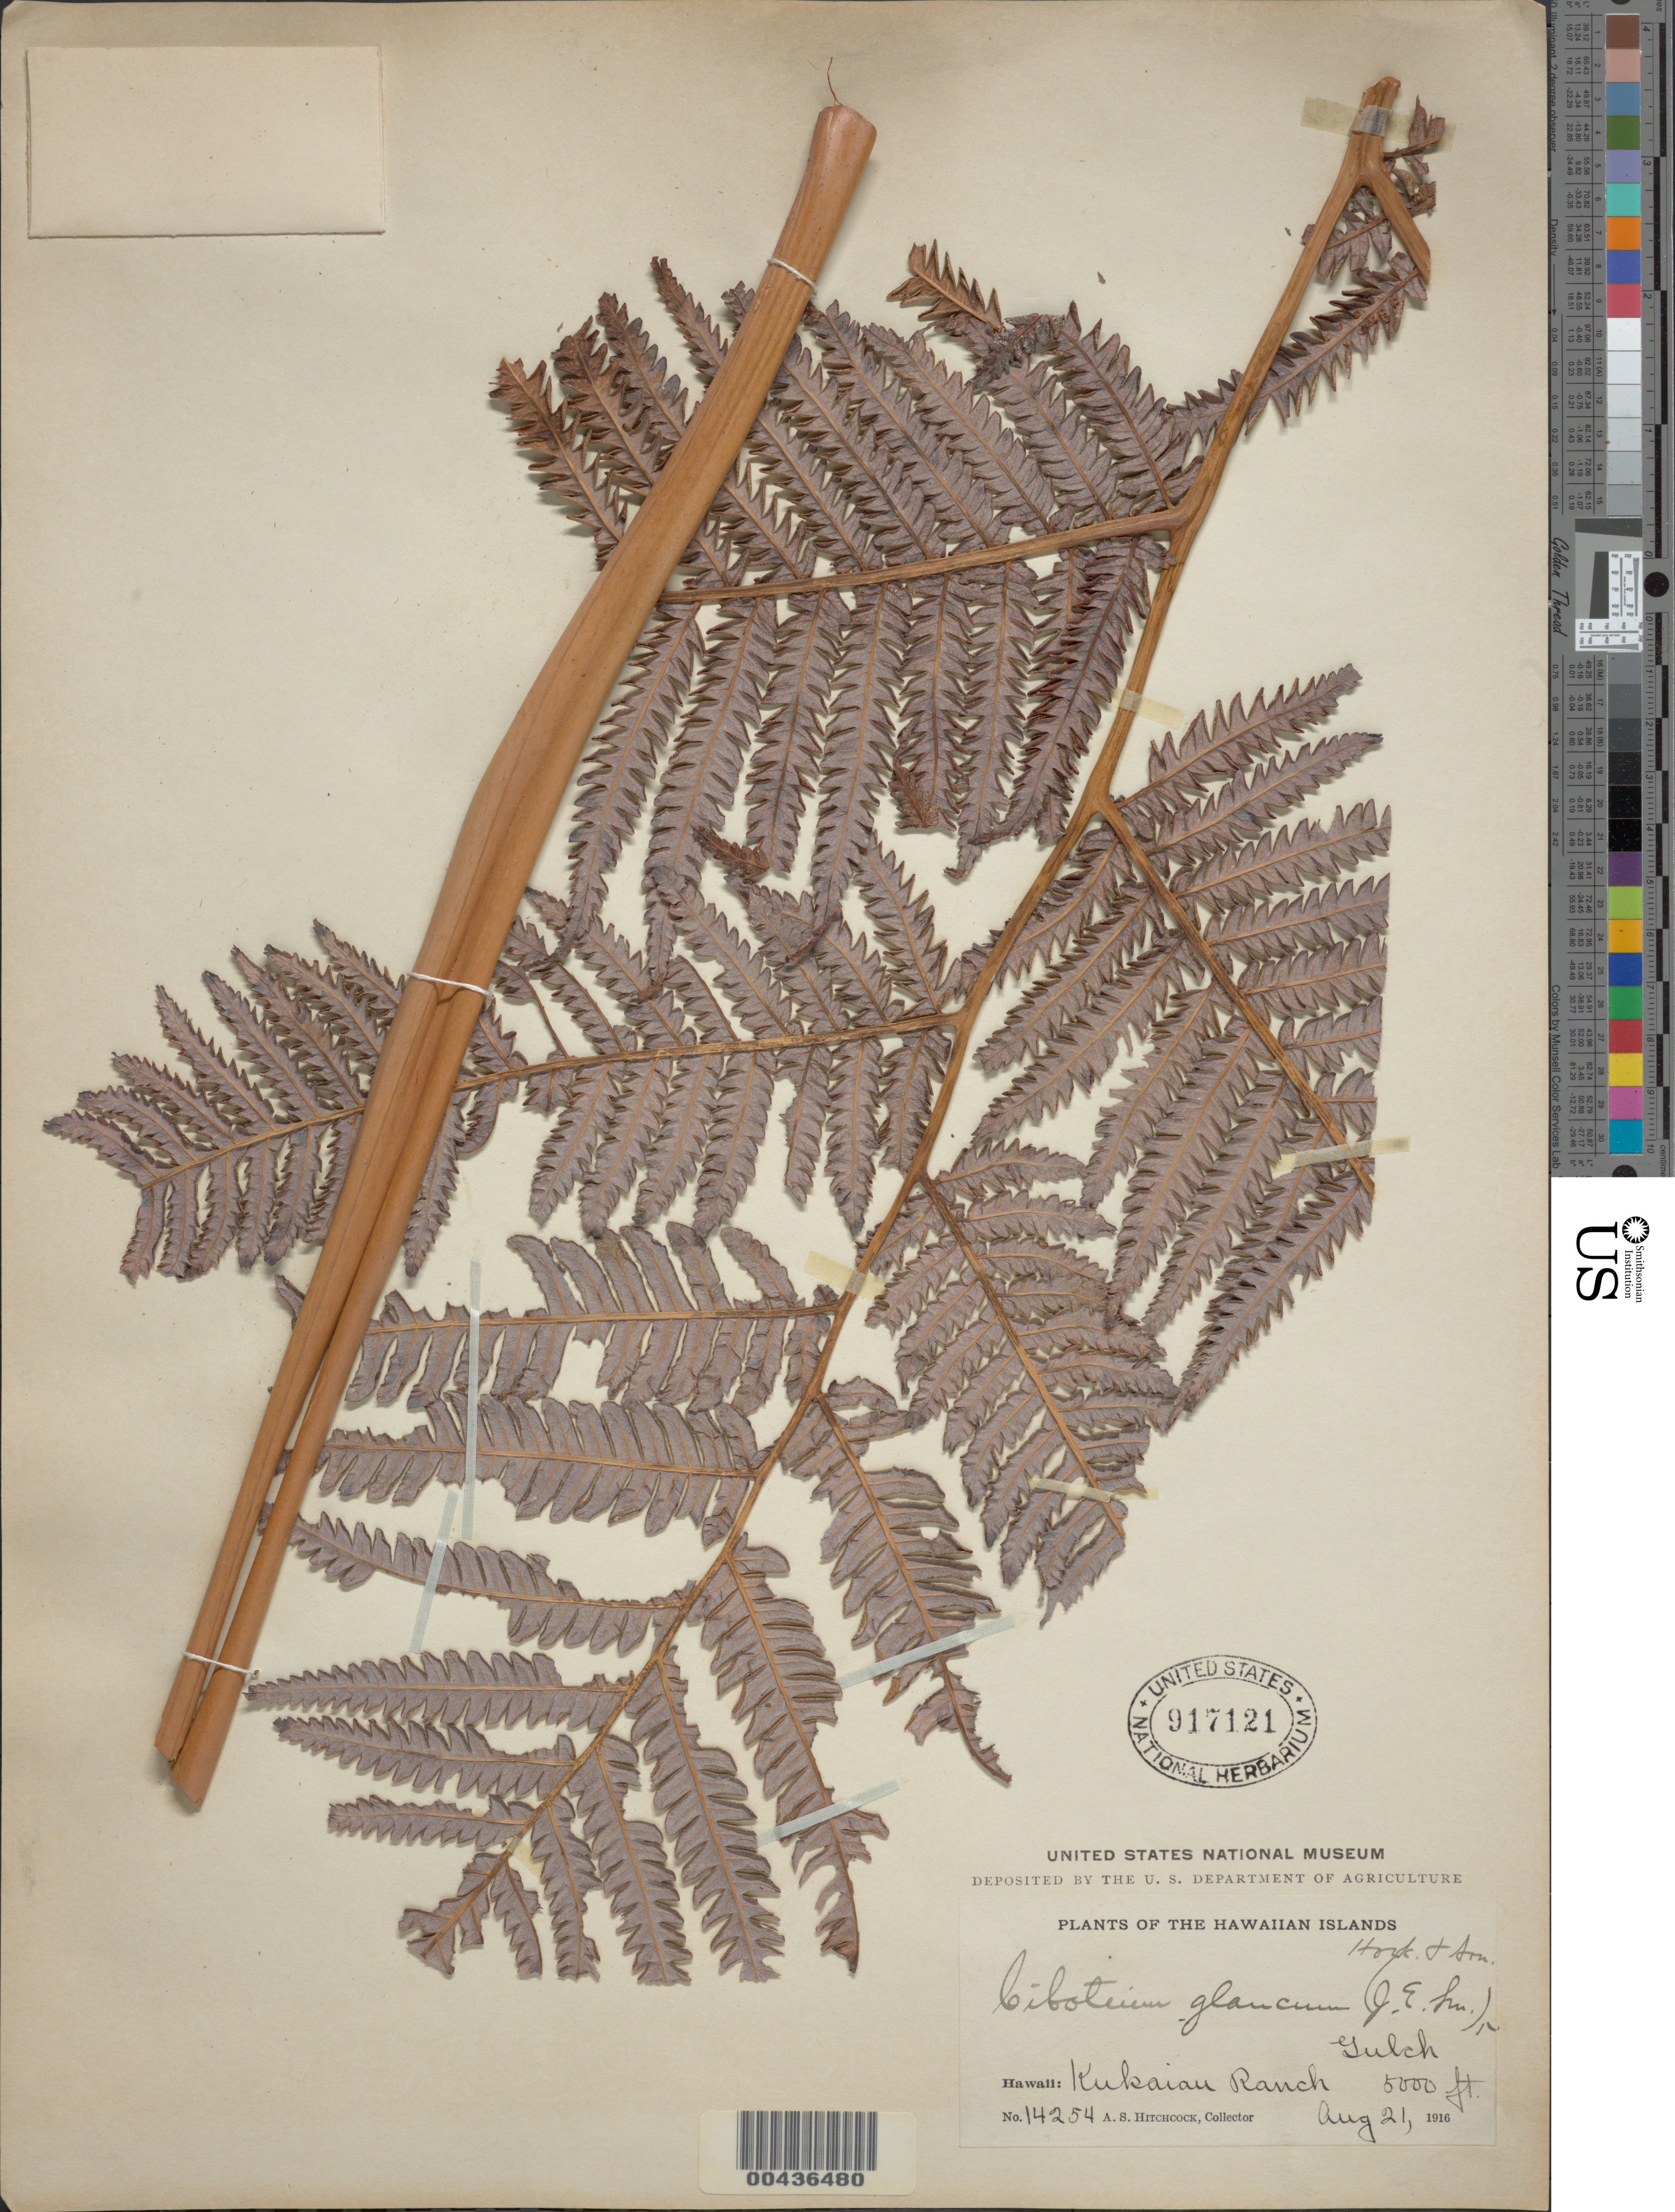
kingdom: Plantae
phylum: Tracheophyta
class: Polypodiopsida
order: Cyatheales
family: Cibotiaceae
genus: Cibotium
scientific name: Cibotium glaucum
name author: (Sm.) Hook. & Arn.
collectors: A. S. Hitchcock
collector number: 14254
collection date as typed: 21 Aug 1916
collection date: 1916-08-21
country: United States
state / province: Hawaii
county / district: Hawaii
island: Hawaii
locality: Kukaiau Ranch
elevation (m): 1524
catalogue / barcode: US 917121